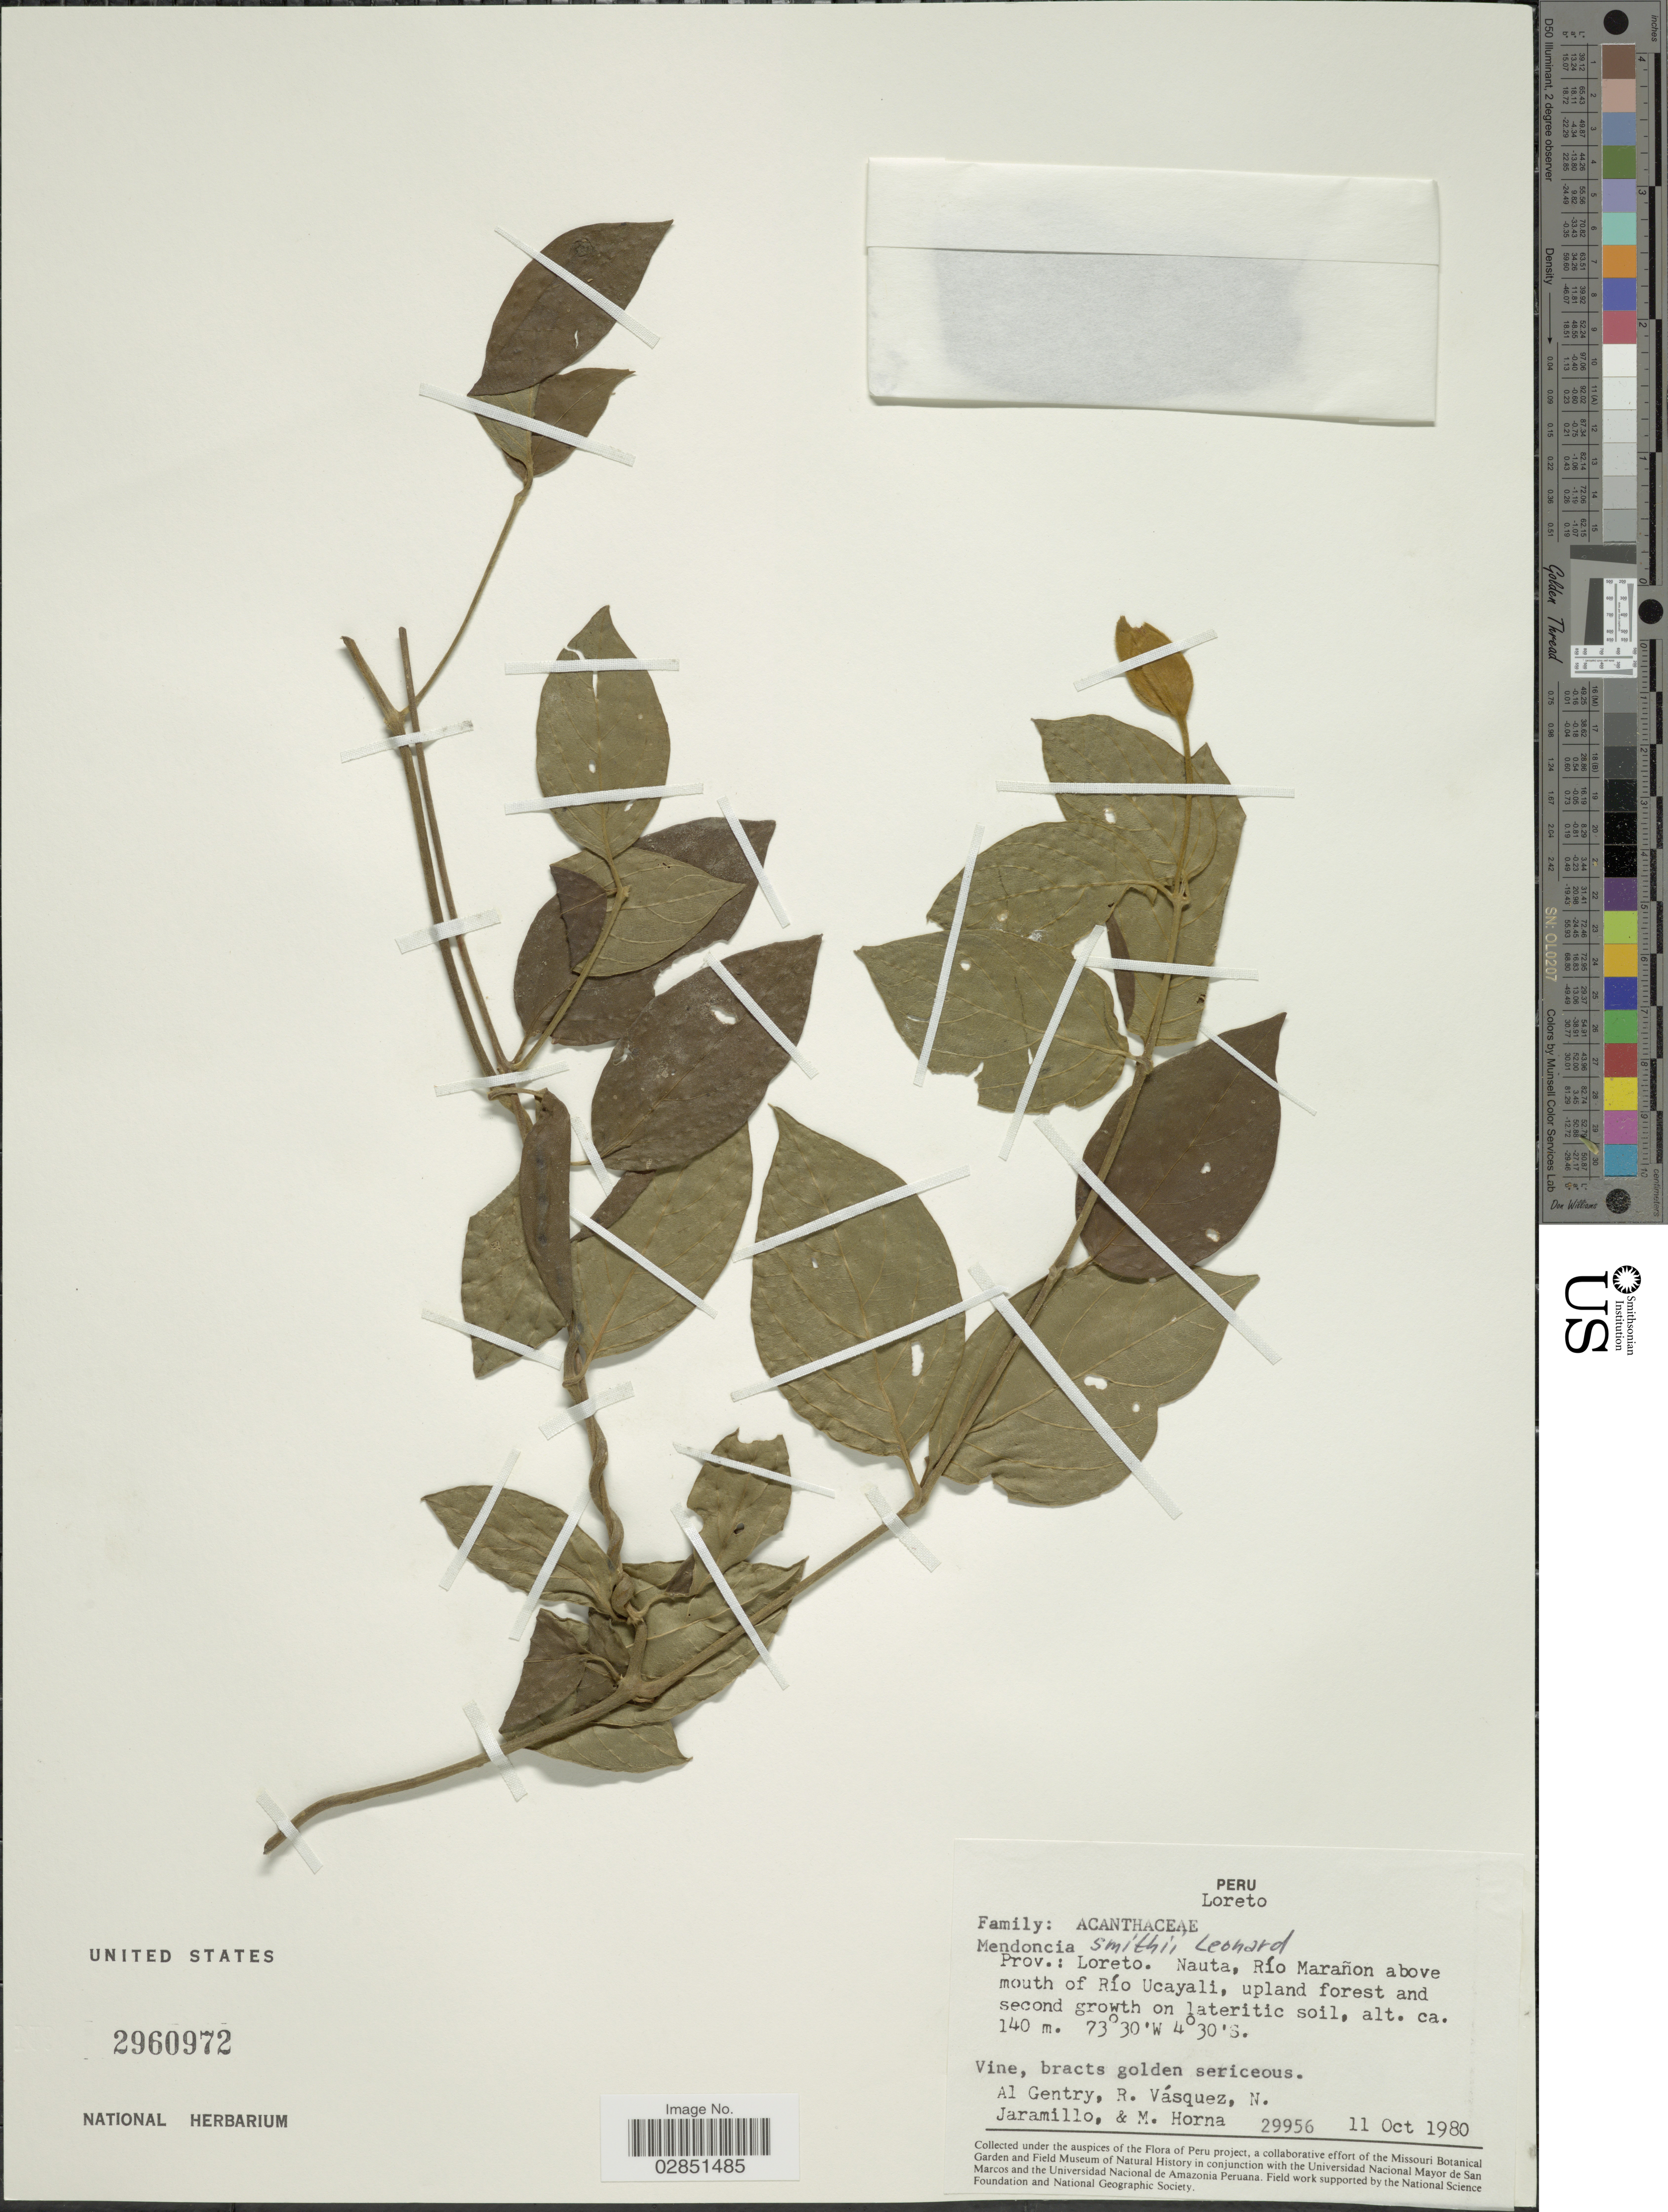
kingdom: Plantae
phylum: Tracheophyta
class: Magnoliopsida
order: Lamiales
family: Acanthaceae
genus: Mendoncia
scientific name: Mendoncia smithii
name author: Leonard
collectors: A. H. Gentry, R. Vásquez, N. Jaramillo & M. Horna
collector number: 29956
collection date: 1980-10-11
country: Peru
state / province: Loreto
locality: Prov.: Loreto. Nautam Río Marañon above mouth of Río Ucayali.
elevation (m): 140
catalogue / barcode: US 2960972